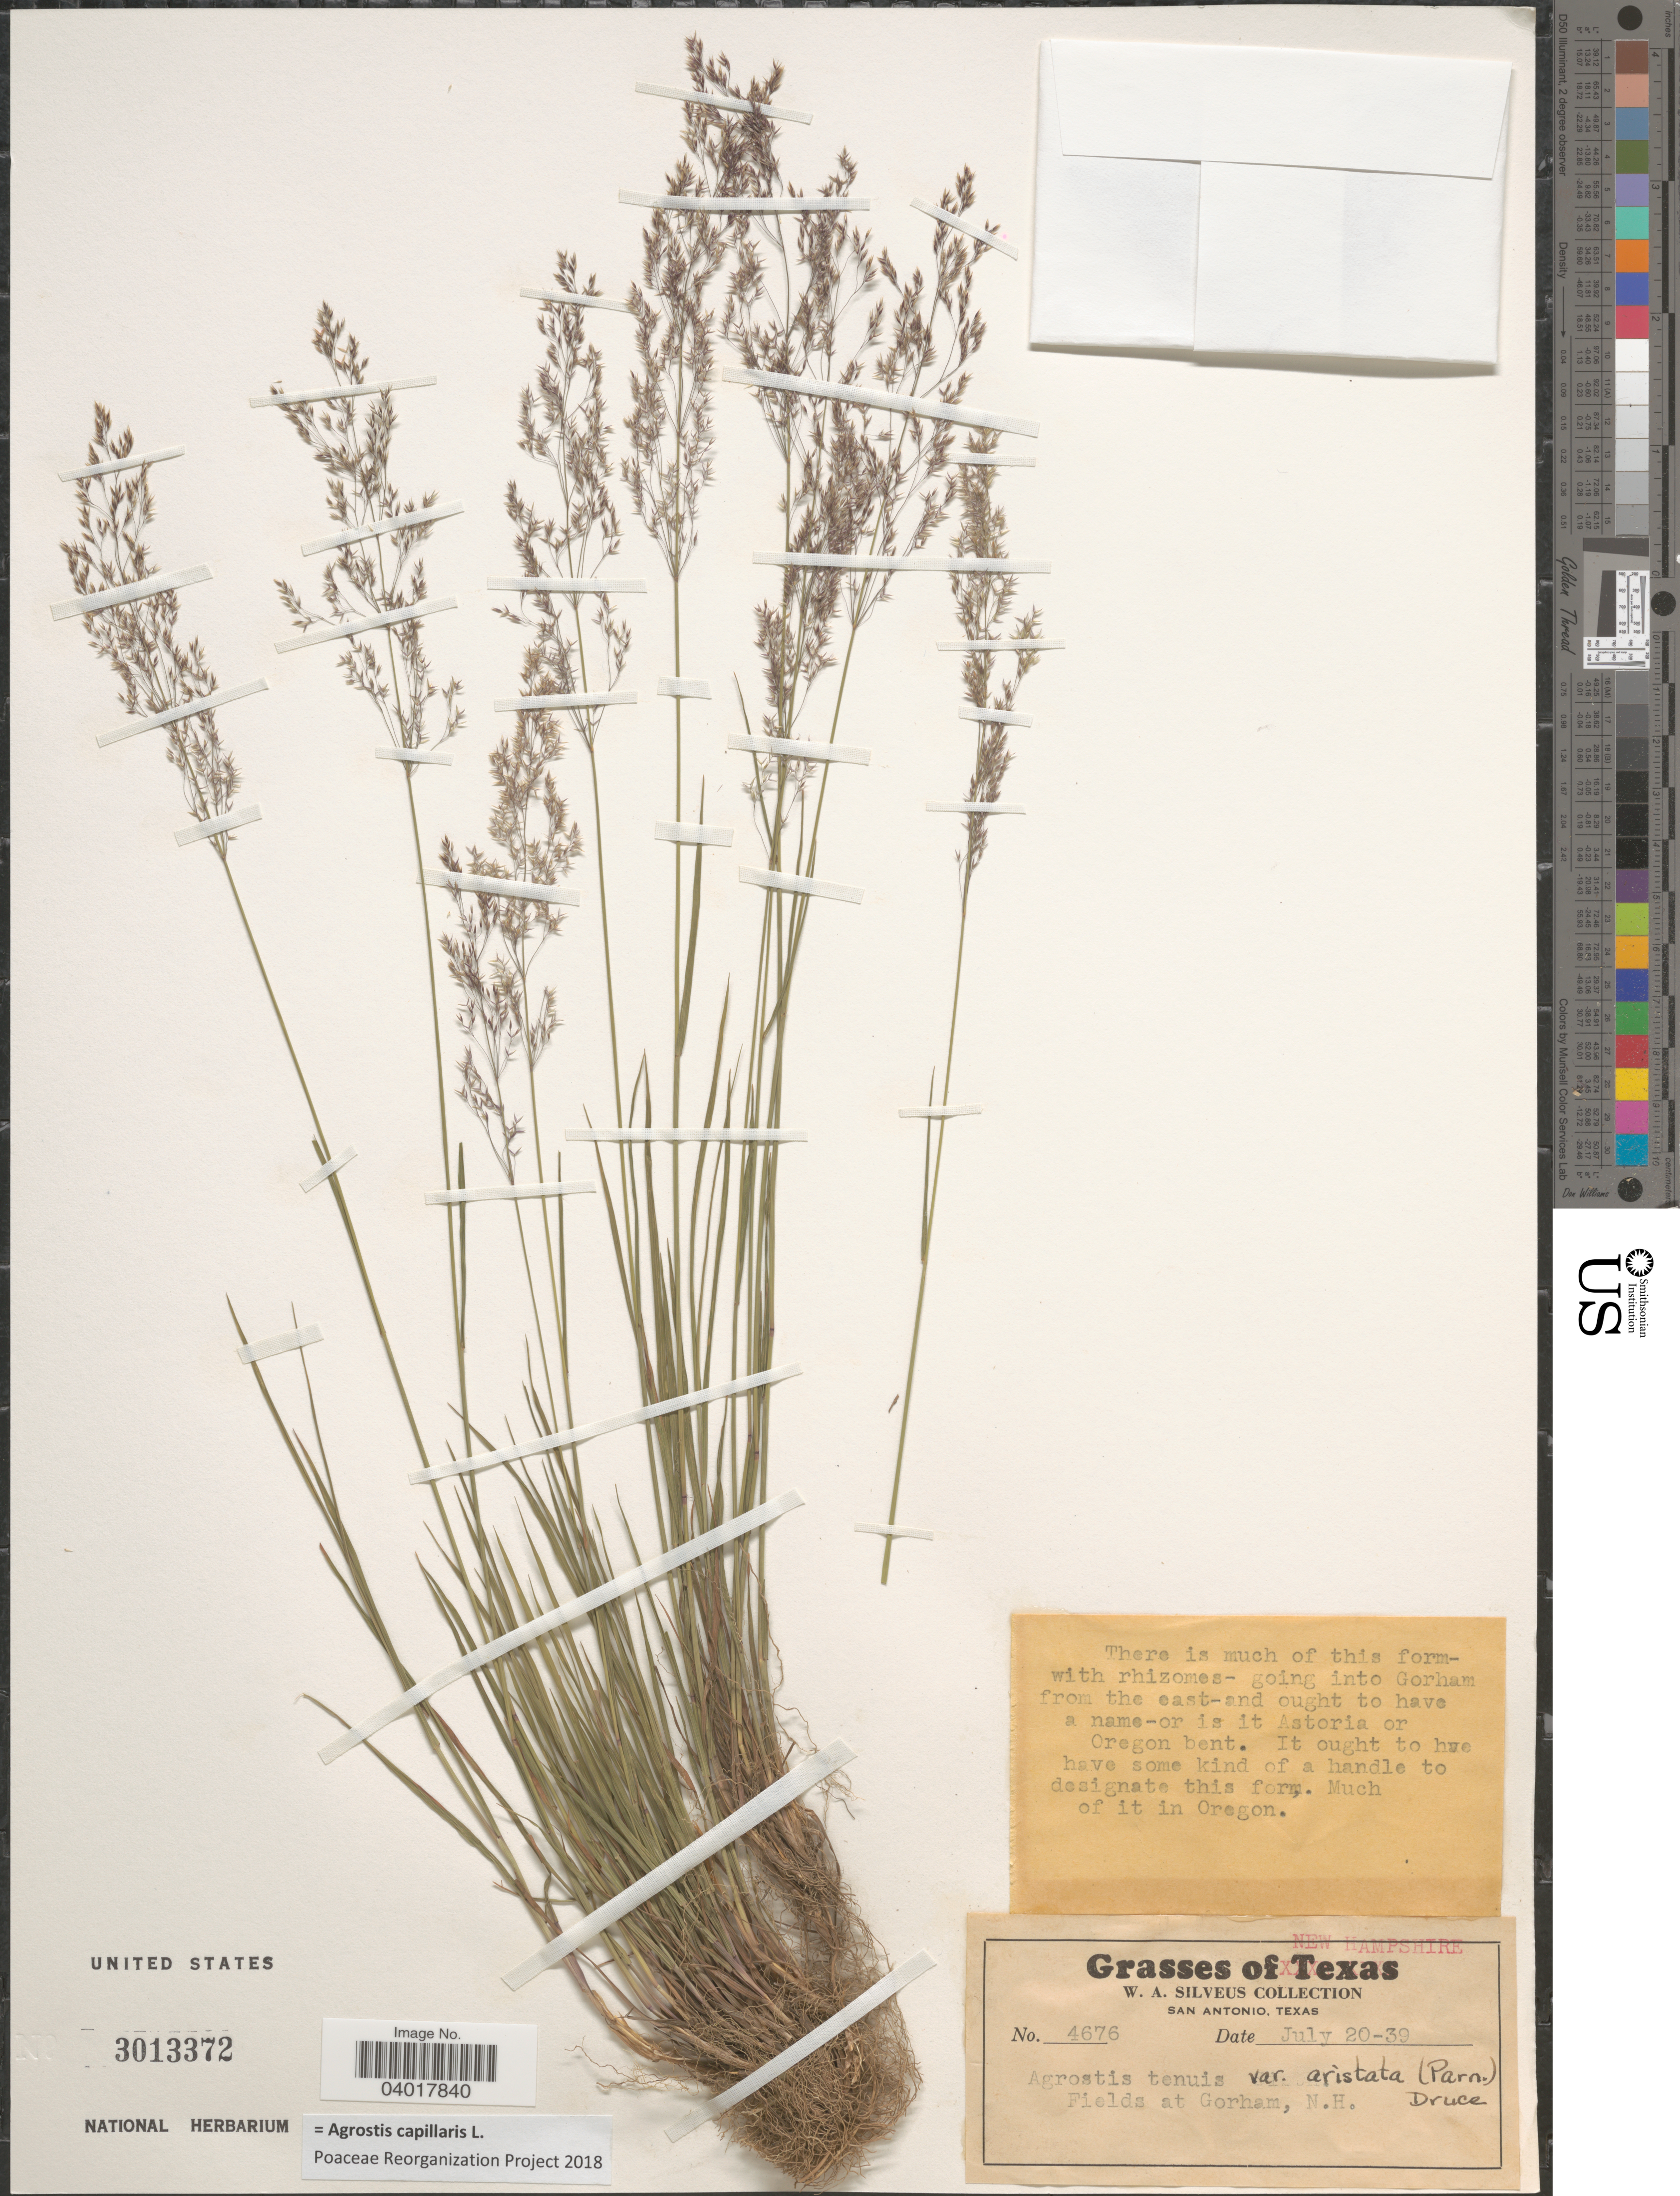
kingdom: Plantae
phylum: Tracheophyta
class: Liliopsida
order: Poales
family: Poaceae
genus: Agrostis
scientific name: Agrostis capillaris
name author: L.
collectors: W. Silveus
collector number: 4676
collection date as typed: Transcribed d/m/y: 20/7/39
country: United States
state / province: New Hampshire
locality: Fields at Gorham.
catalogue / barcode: US 3013372